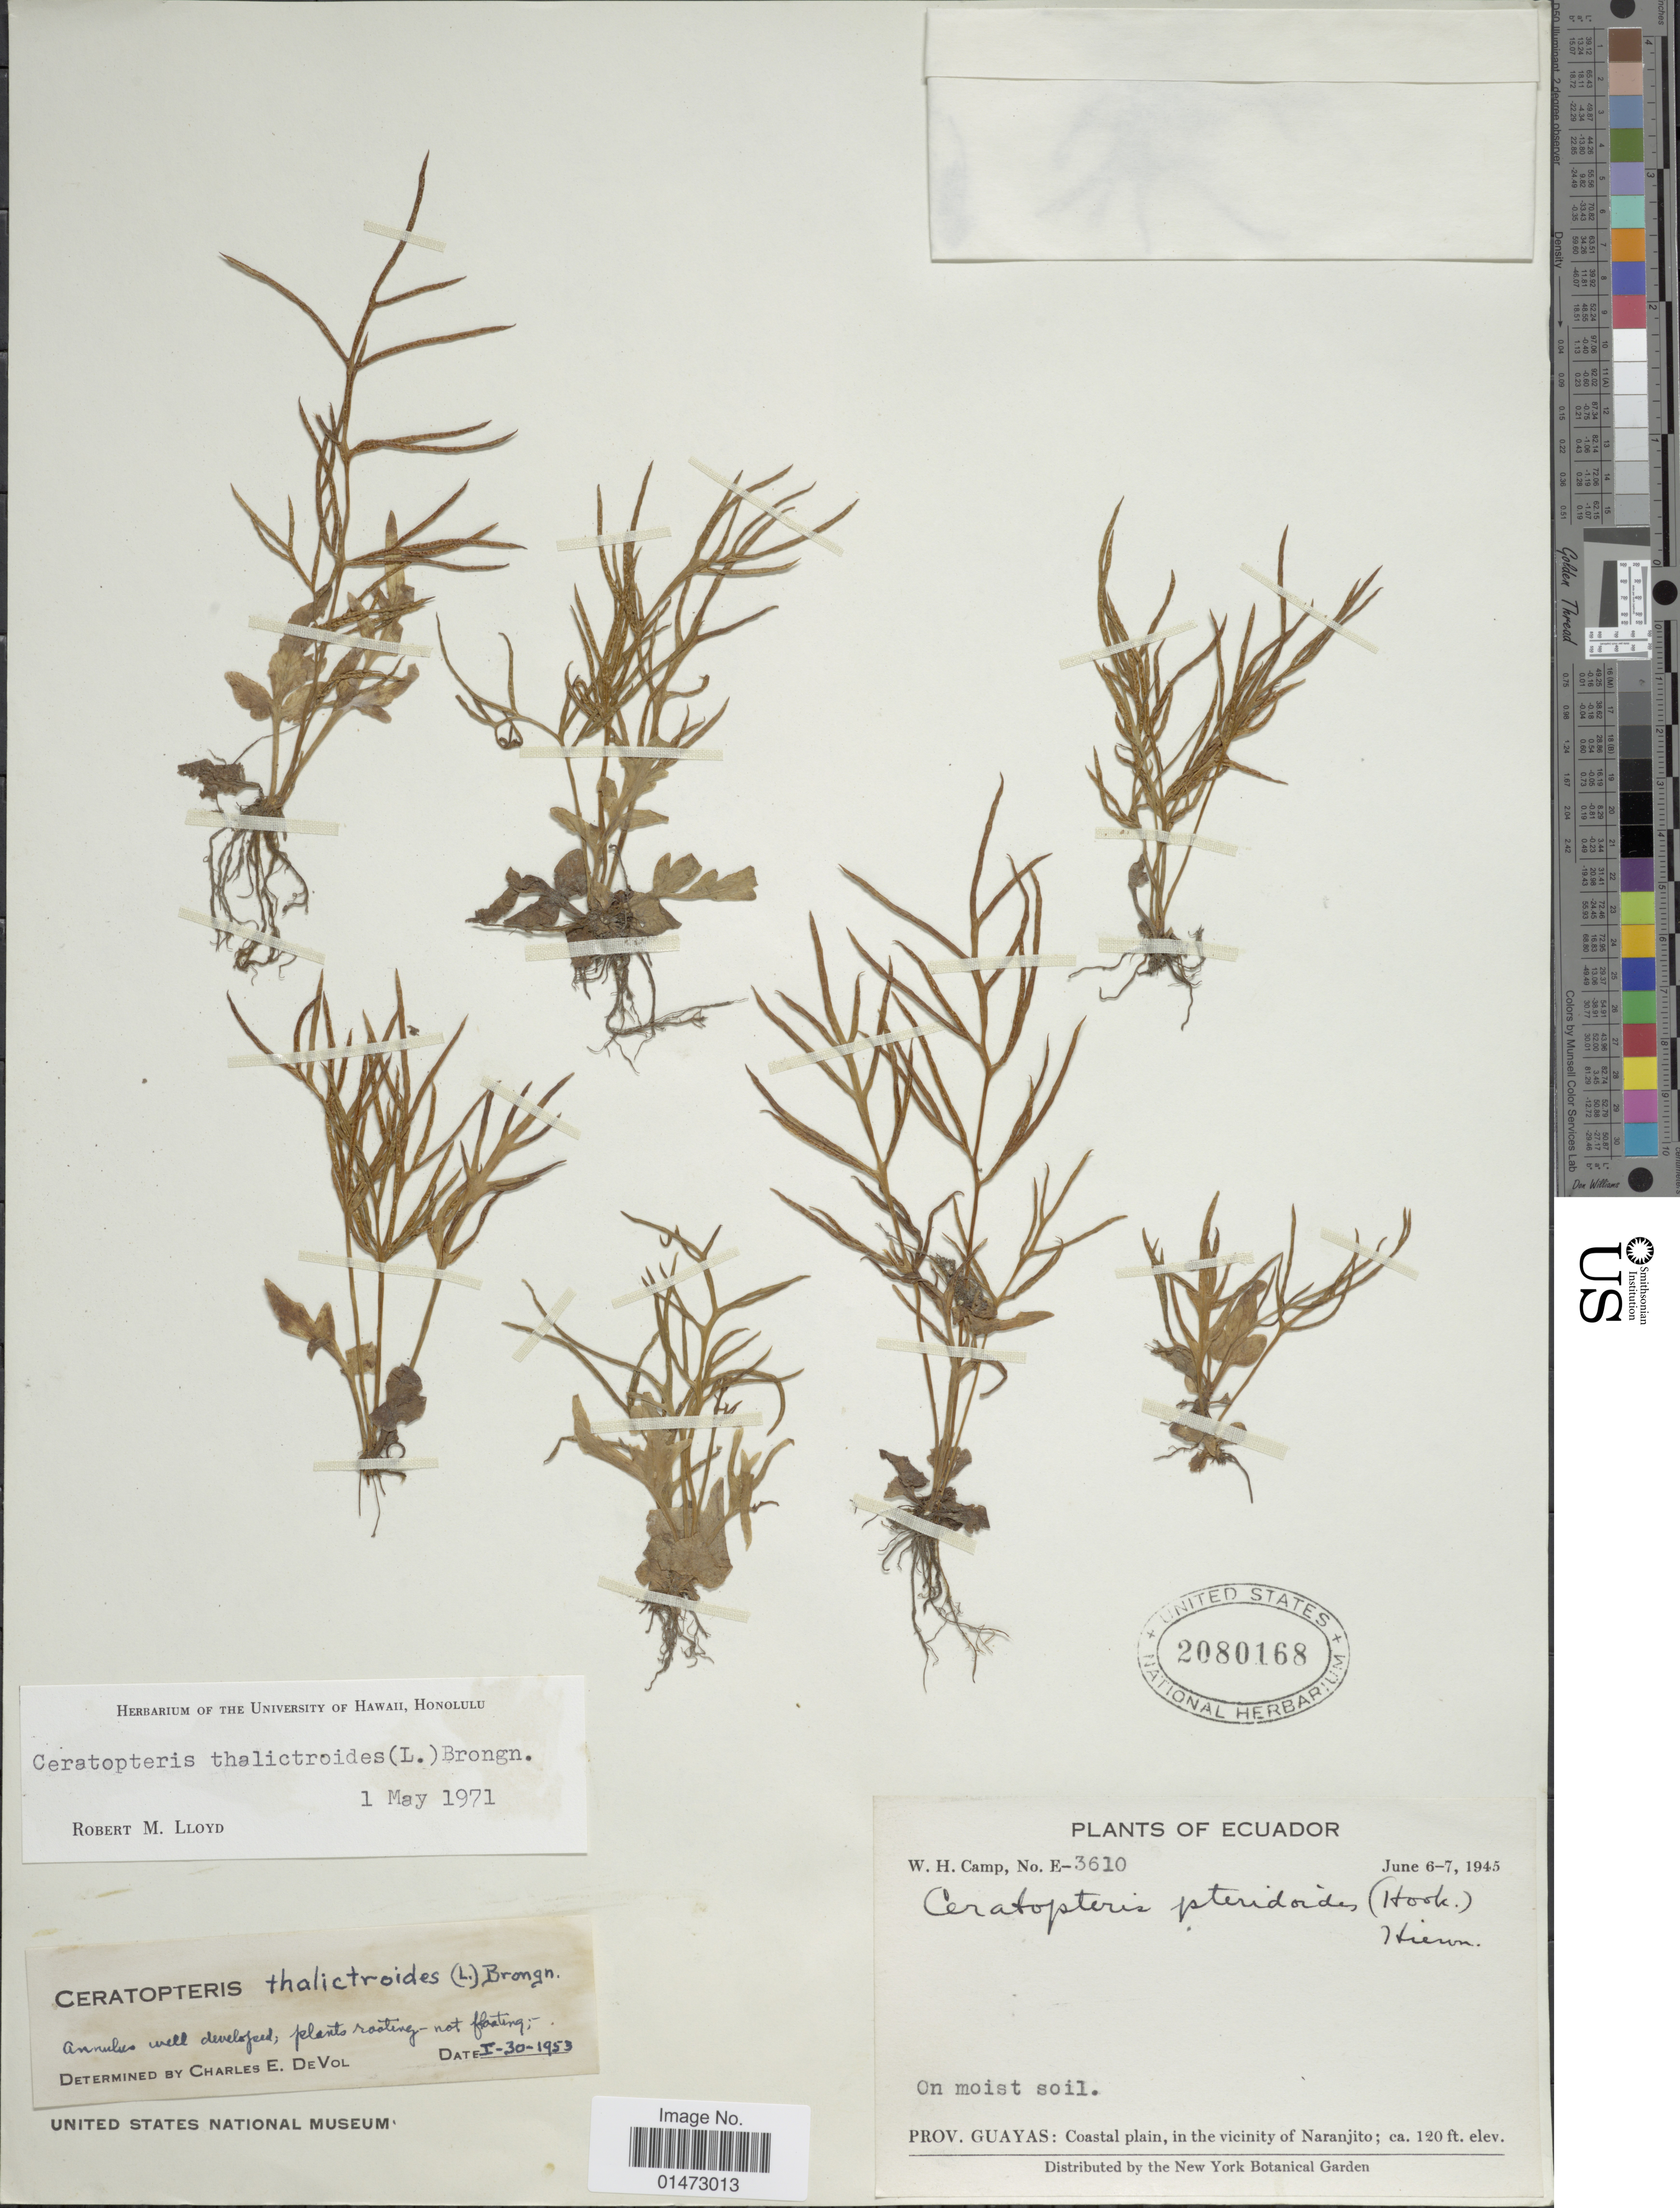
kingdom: Plantae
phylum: Tracheophyta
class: Polypodiopsida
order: Polypodiales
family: Pteridaceae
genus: Ceratopteris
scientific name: Ceratopteris thalictroides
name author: (L.) Brongn.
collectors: W. H. Camp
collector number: E-3610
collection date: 1945-06-06/1945-06-07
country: Ecuador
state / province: Guayas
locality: Coastal plain, in the vicinity of Naranjito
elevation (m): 37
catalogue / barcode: US 2080168